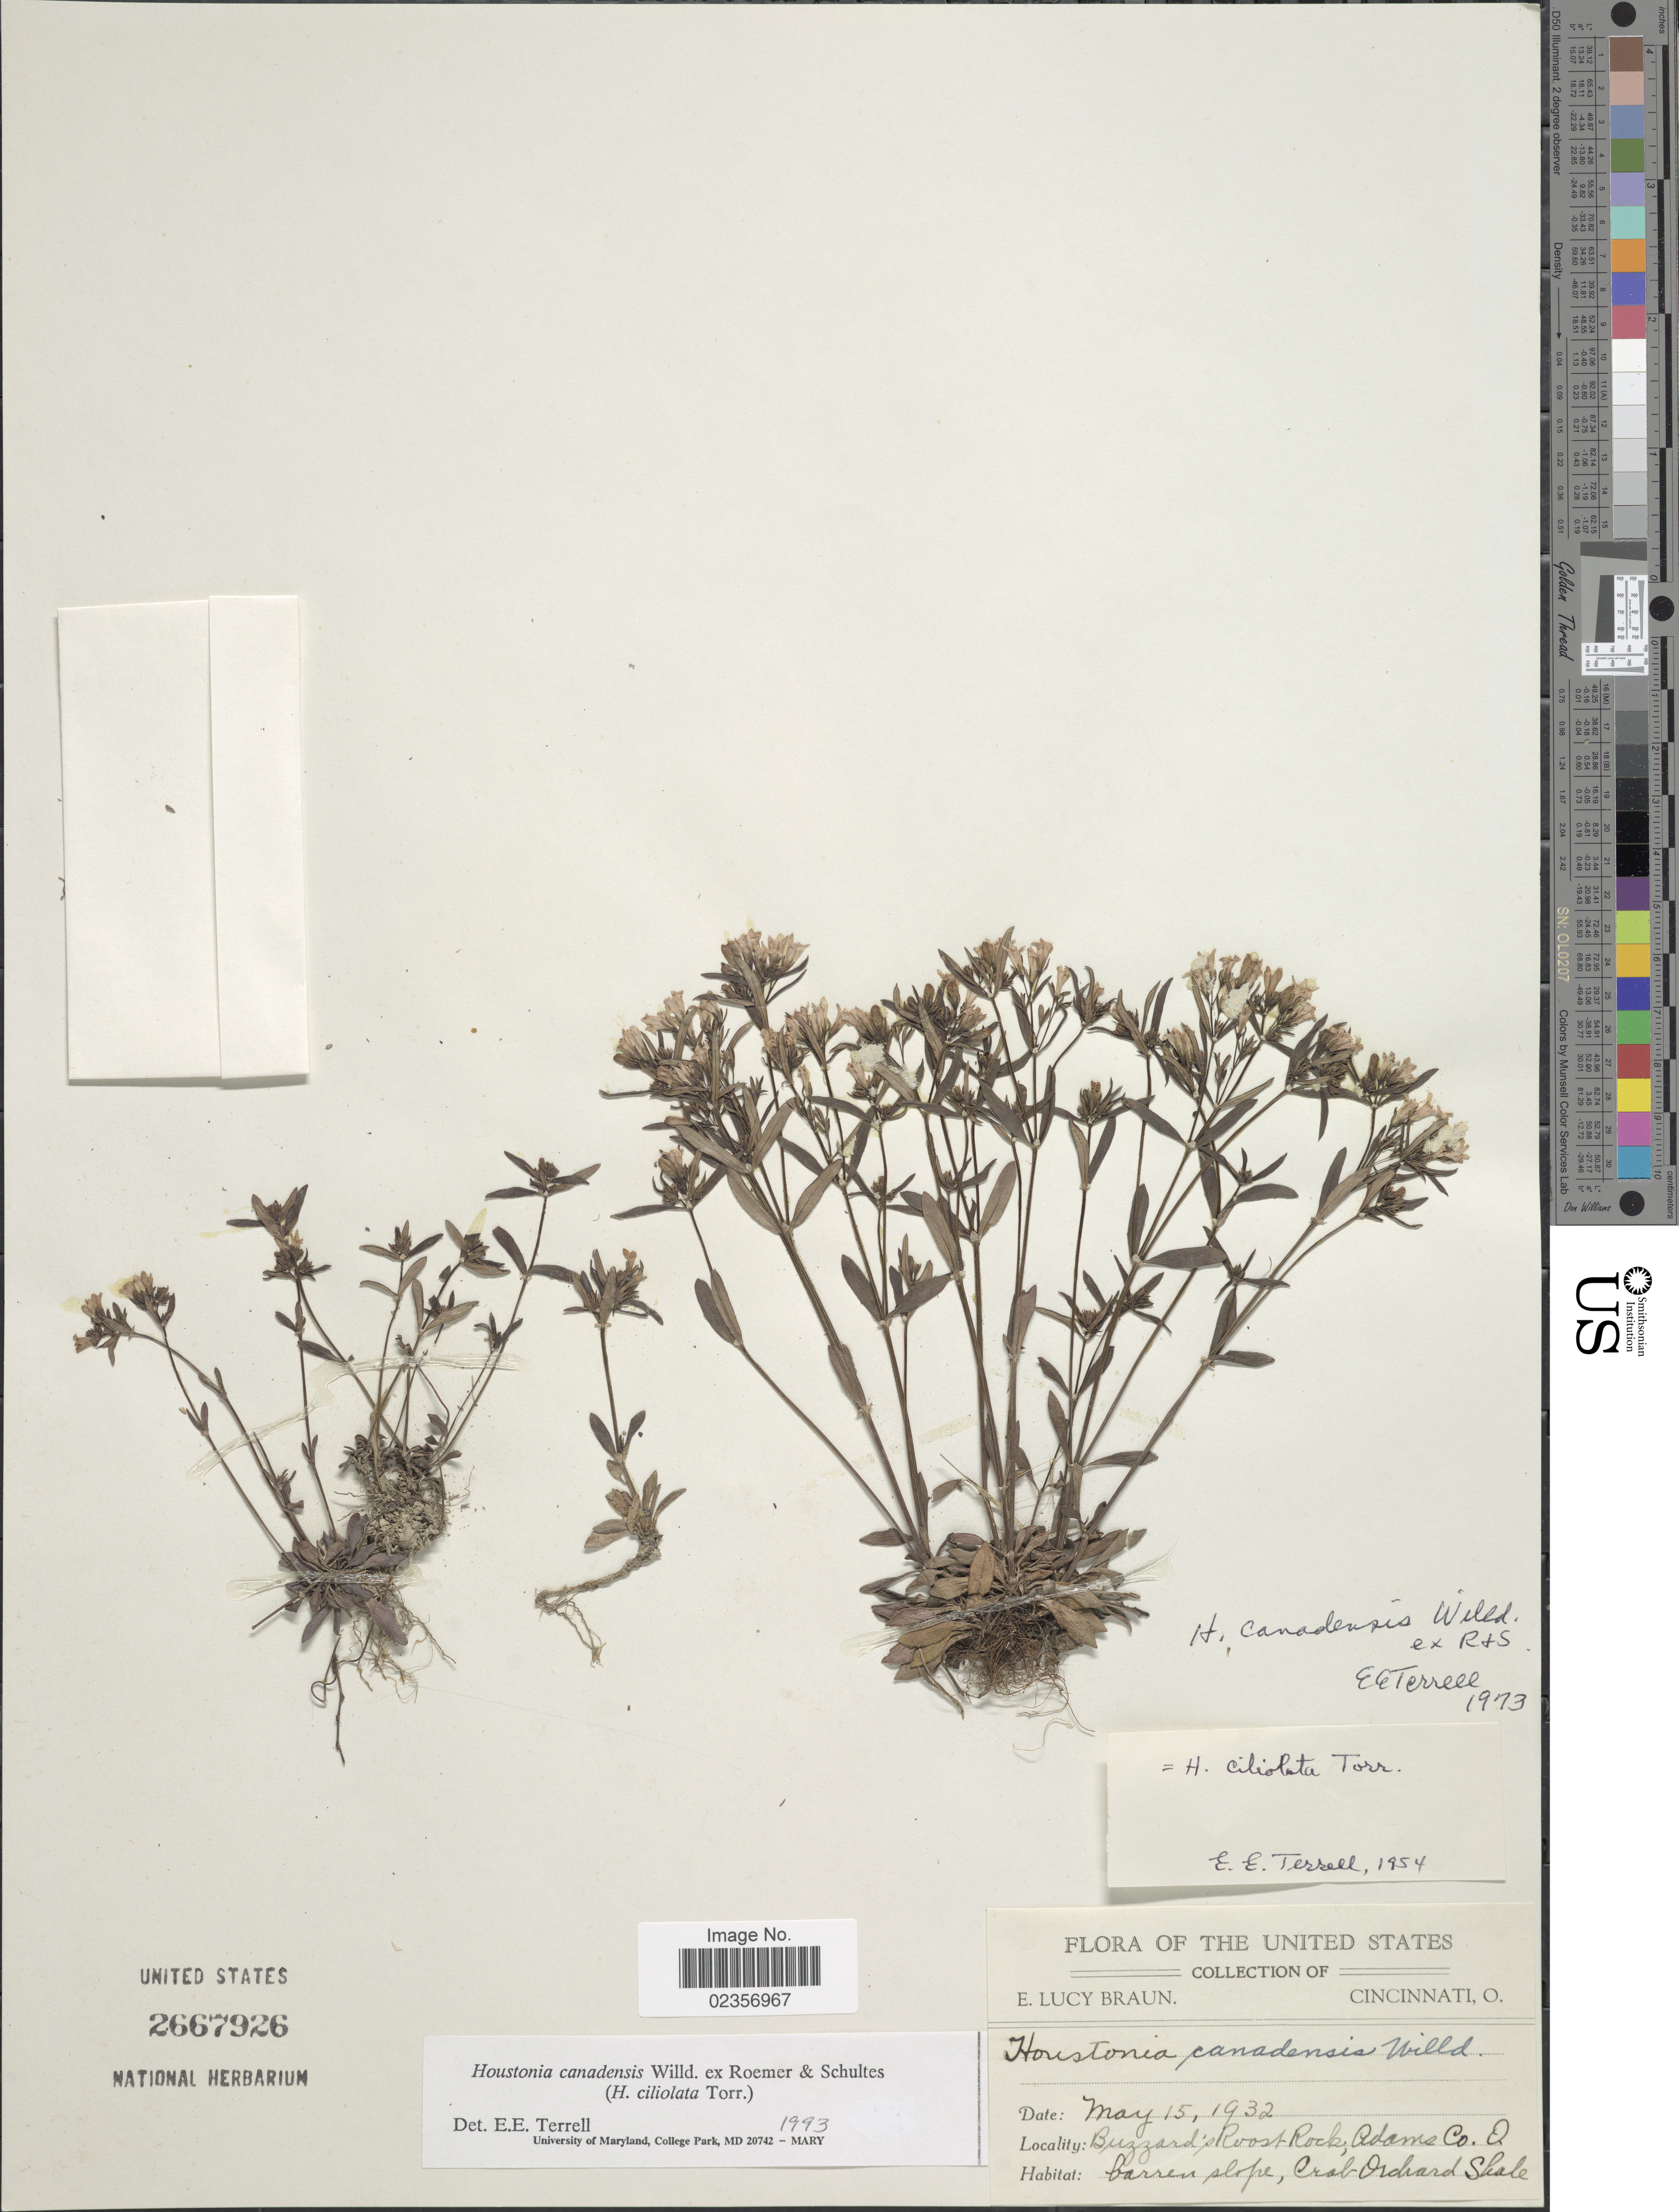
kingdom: Plantae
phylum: Tracheophyta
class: Magnoliopsida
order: Gentianales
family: Rubiaceae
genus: Houstonia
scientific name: Houstonia canadensis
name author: Willd.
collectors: E. L. Braun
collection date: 1932-05-15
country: United States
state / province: Ohio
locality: Buzzard's Roost Rock, Adams Co., barren slope, Crab Orchard Shale.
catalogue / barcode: US 2667926